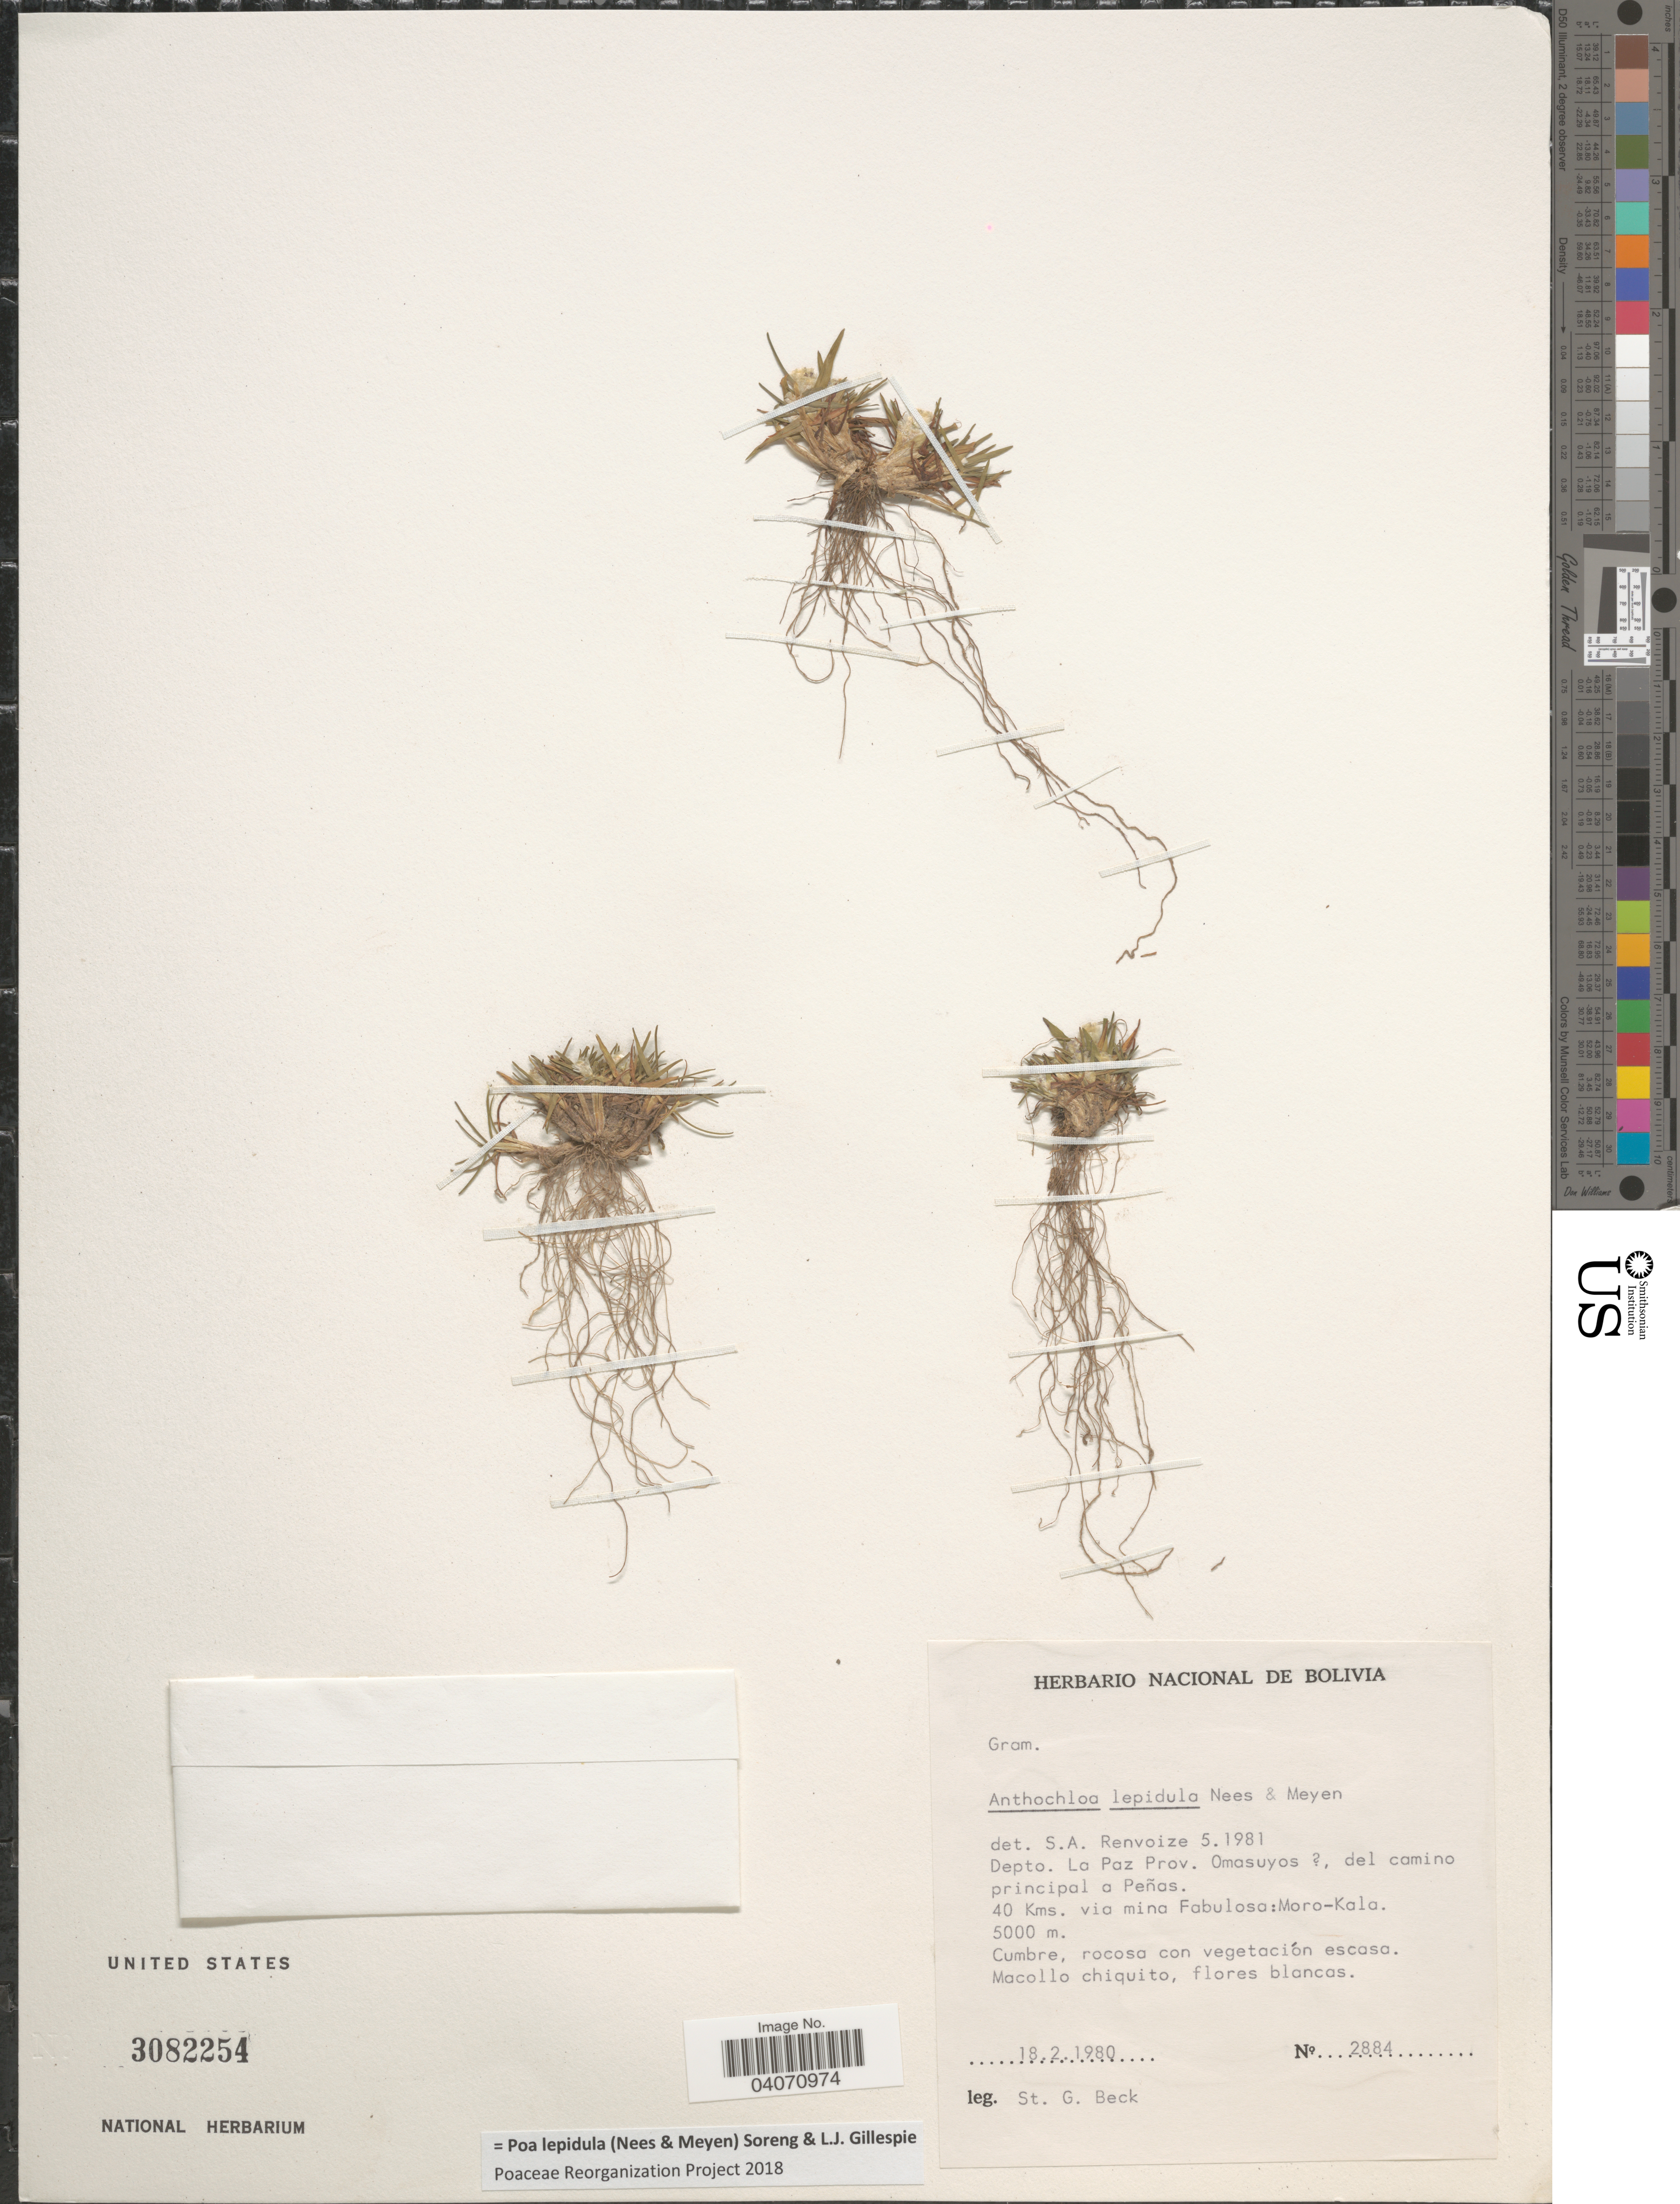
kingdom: Plantae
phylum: Tracheophyta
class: Liliopsida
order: Poales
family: Poaceae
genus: Poa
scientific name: Poa lepidula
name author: (Nees & Meyen) Soreng & L.J. Gillespie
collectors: S. G. Beck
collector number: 2884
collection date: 1980-02-18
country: Bolivia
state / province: La Paz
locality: Depto. La Paz. Prov. Omasuyos [unsure placement], del camino principal a Peñas. 40 Kms. via mina Fabulosa: Moro-Kala.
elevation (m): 5000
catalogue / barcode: US 3082254